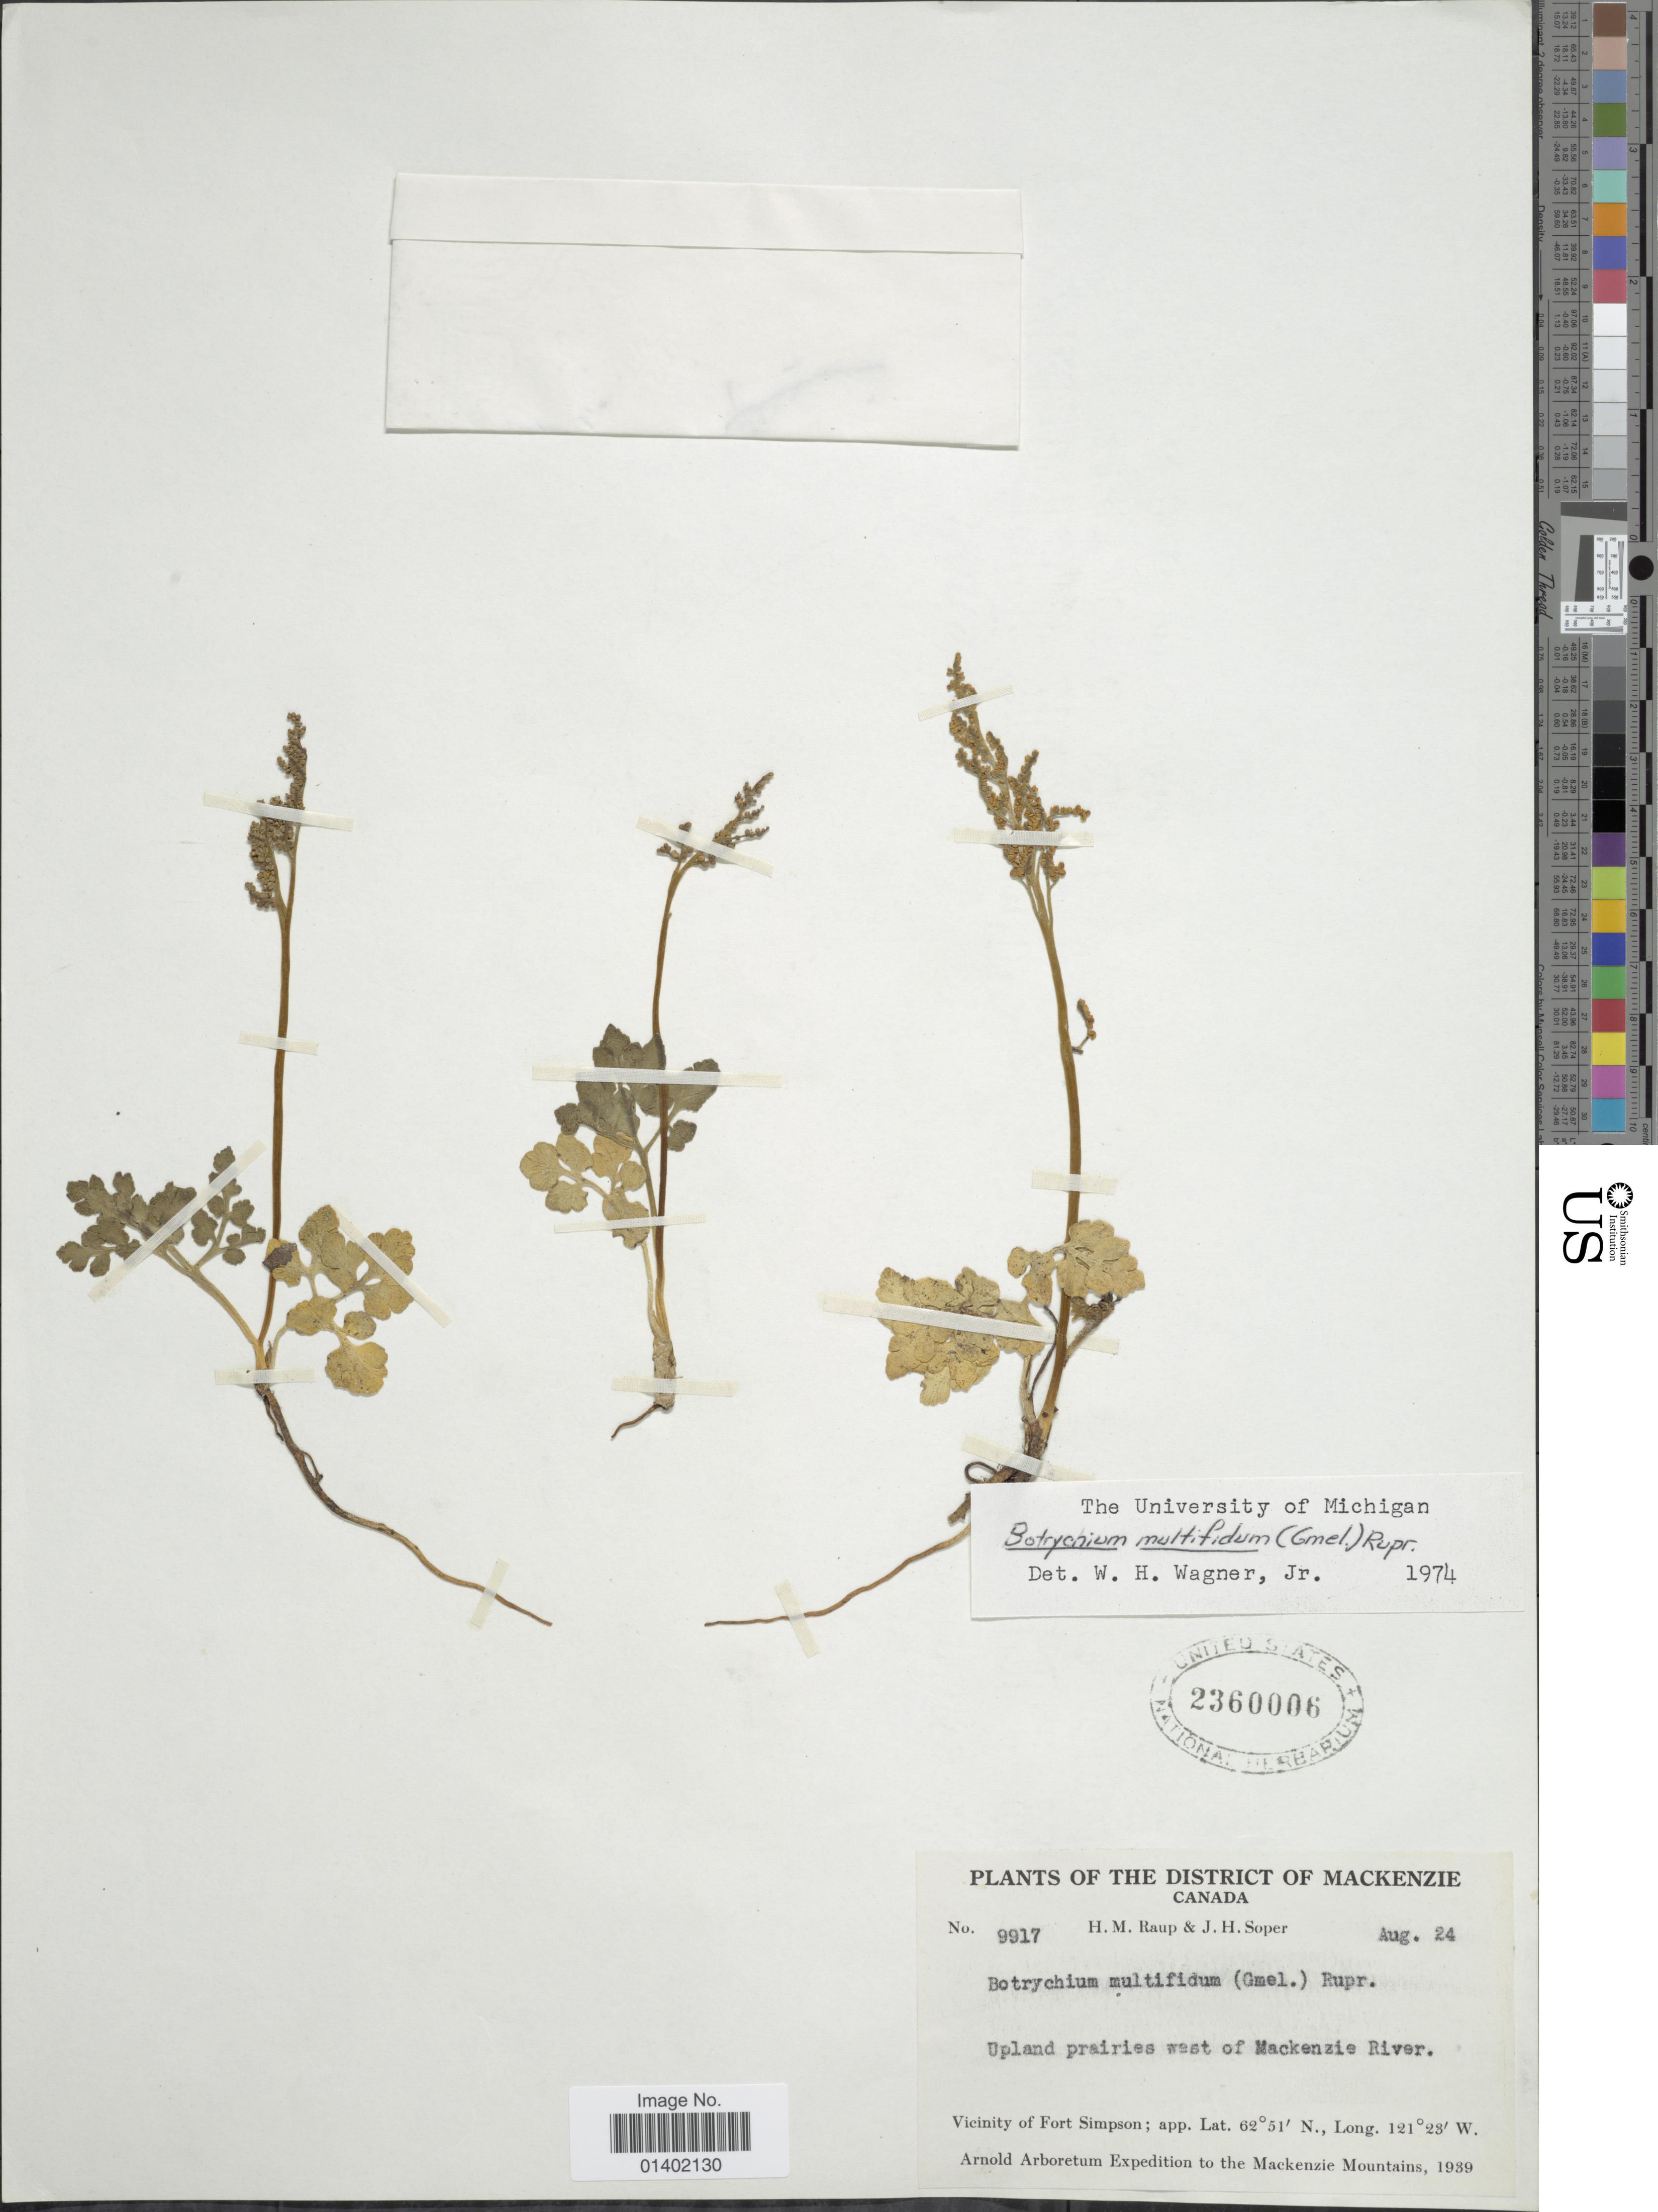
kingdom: Plantae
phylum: Tracheophyta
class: Polypodiopsida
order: Ophioglossales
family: Ophioglossaceae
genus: Botrychium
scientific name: Botrychium multifidum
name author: (J.F. Gmel.) Rupr.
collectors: H. Raup & J. H. Soper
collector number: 9917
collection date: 1924-08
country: Canada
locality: Plants of the district of Mackenzie Canada, upland prairies west of Mackenzie river, Vicinity of Fort Simspon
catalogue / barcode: US 2360006